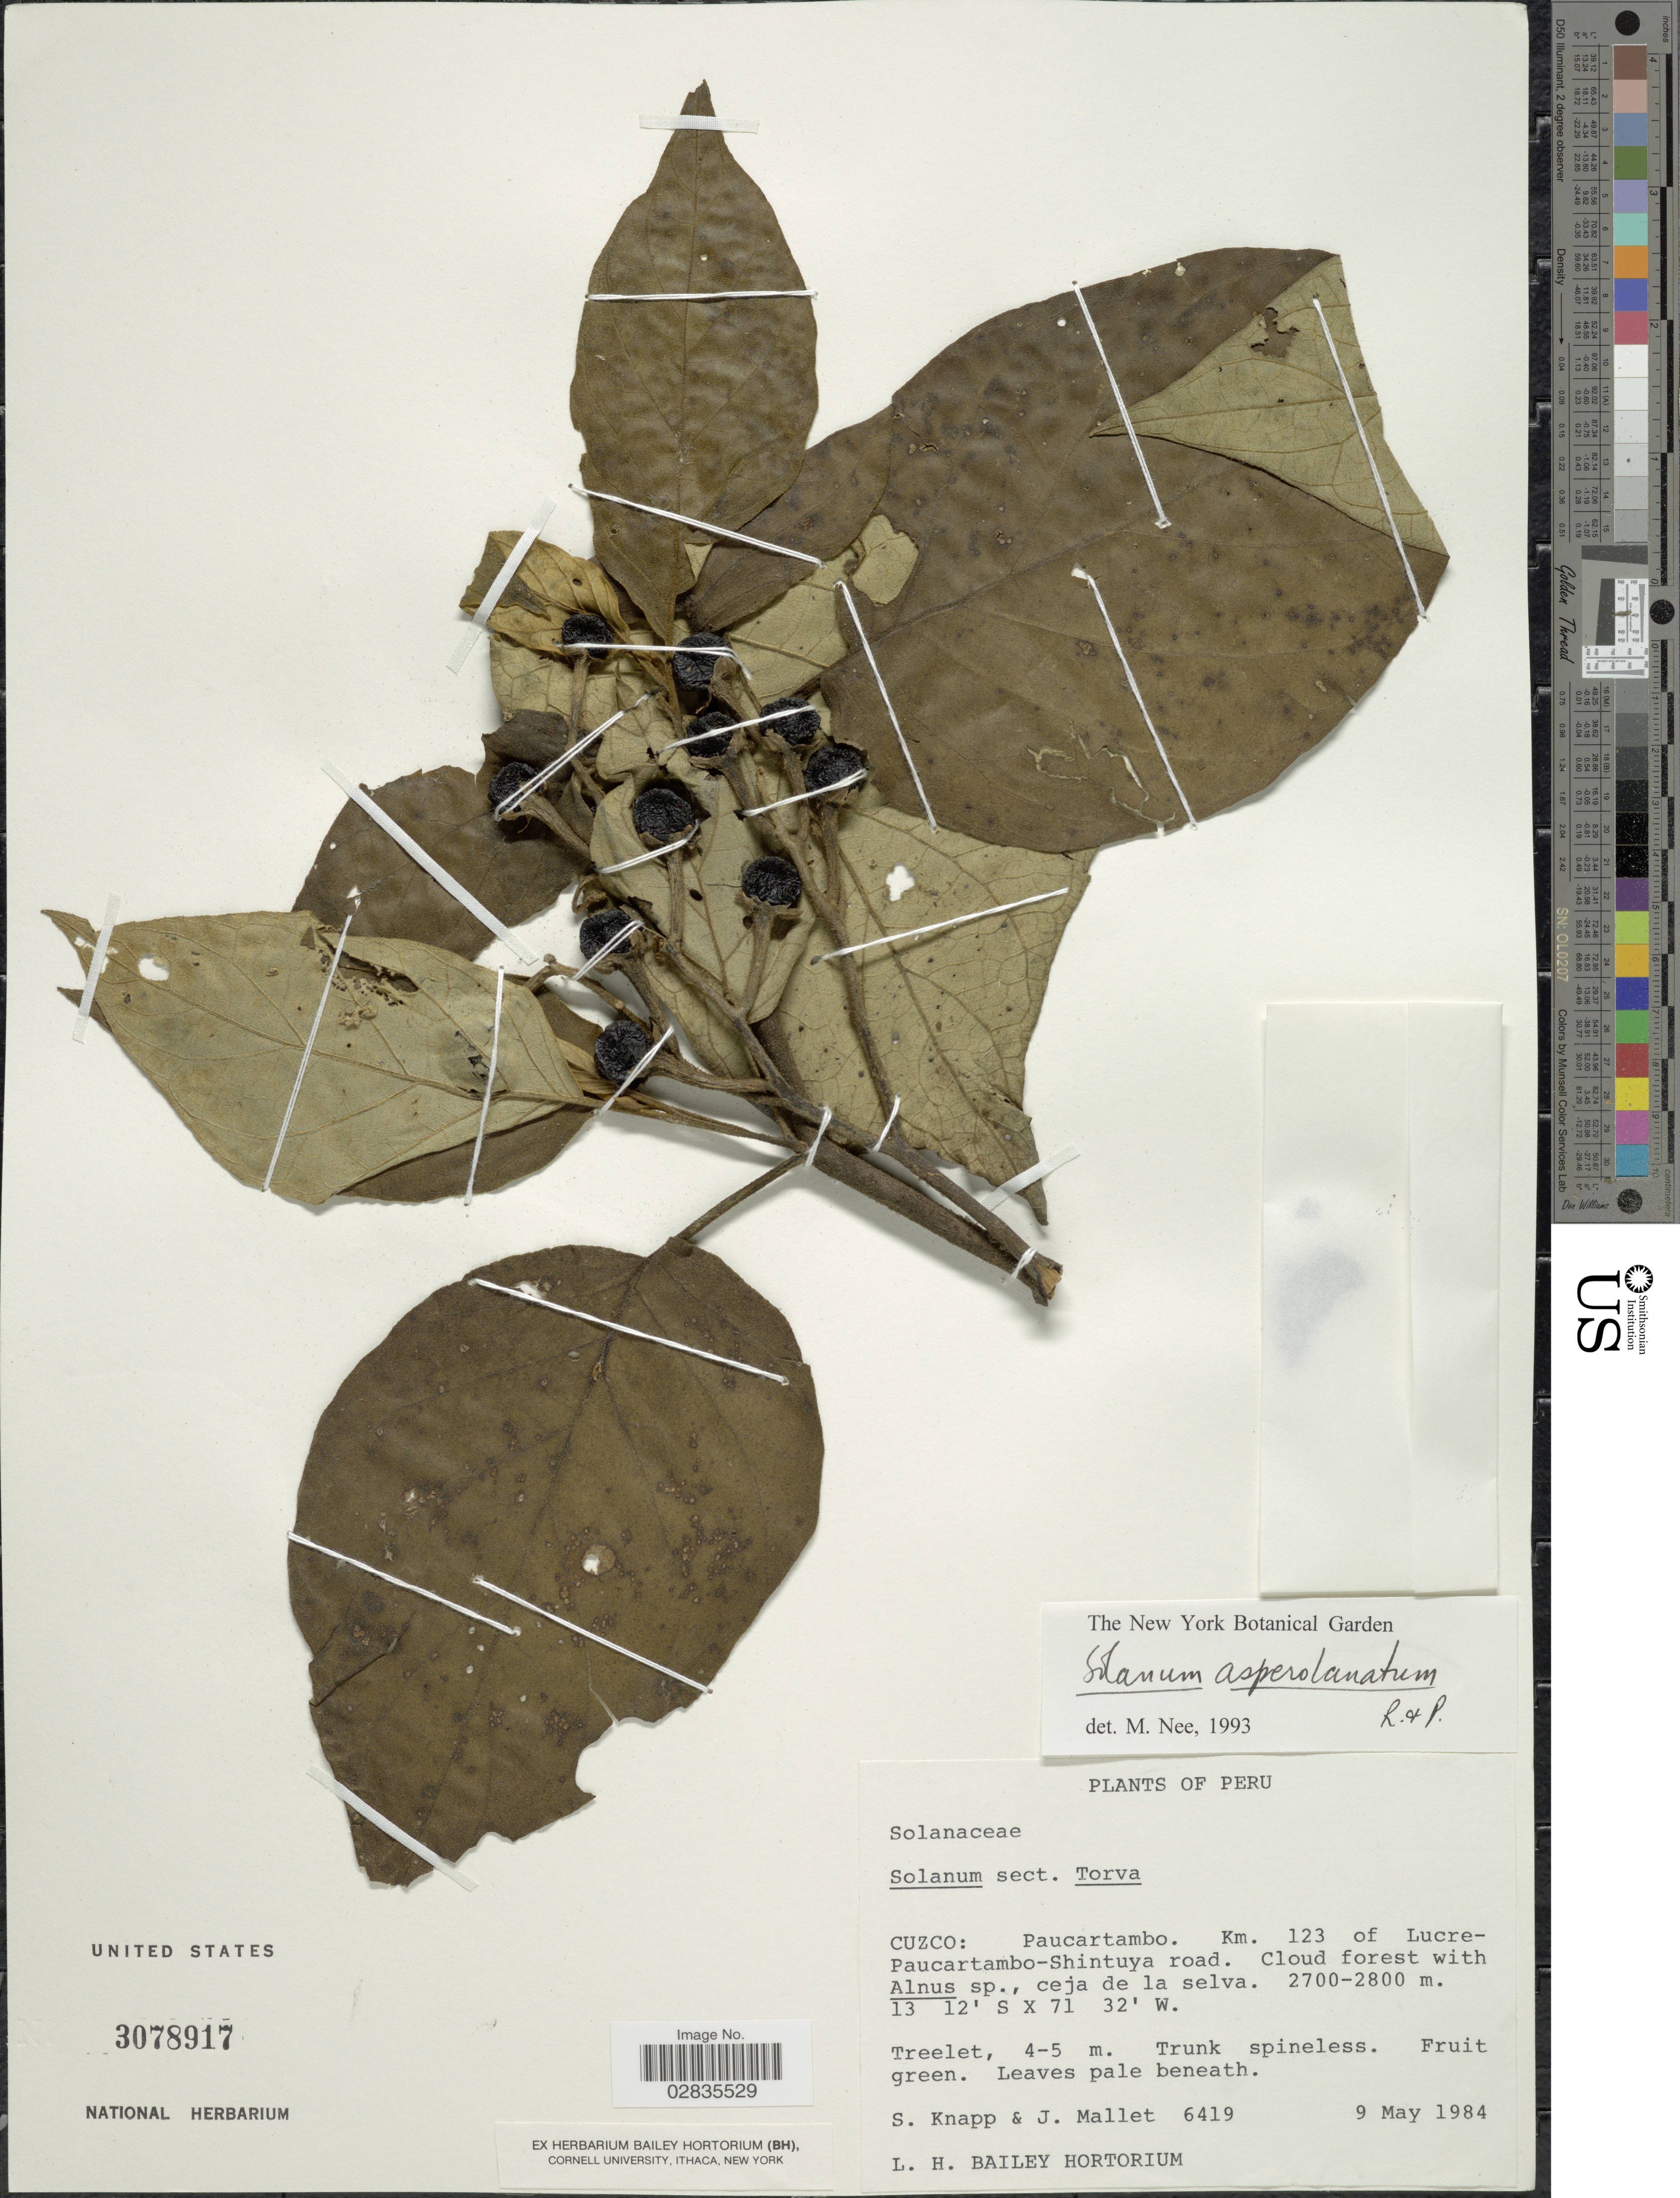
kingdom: Plantae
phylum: Tracheophyta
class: Magnoliopsida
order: Solanales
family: Solanaceae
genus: Solanum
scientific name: Solanum asperolanatum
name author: Ruiz & Pav.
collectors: S. Knapp & J. Mallet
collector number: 6419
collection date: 1984-05-09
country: Peru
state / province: Cusco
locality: Paucartambo, Km. 123 of Lucre-Paucartambo-Shintuya road.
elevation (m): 2700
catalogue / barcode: US 3078917